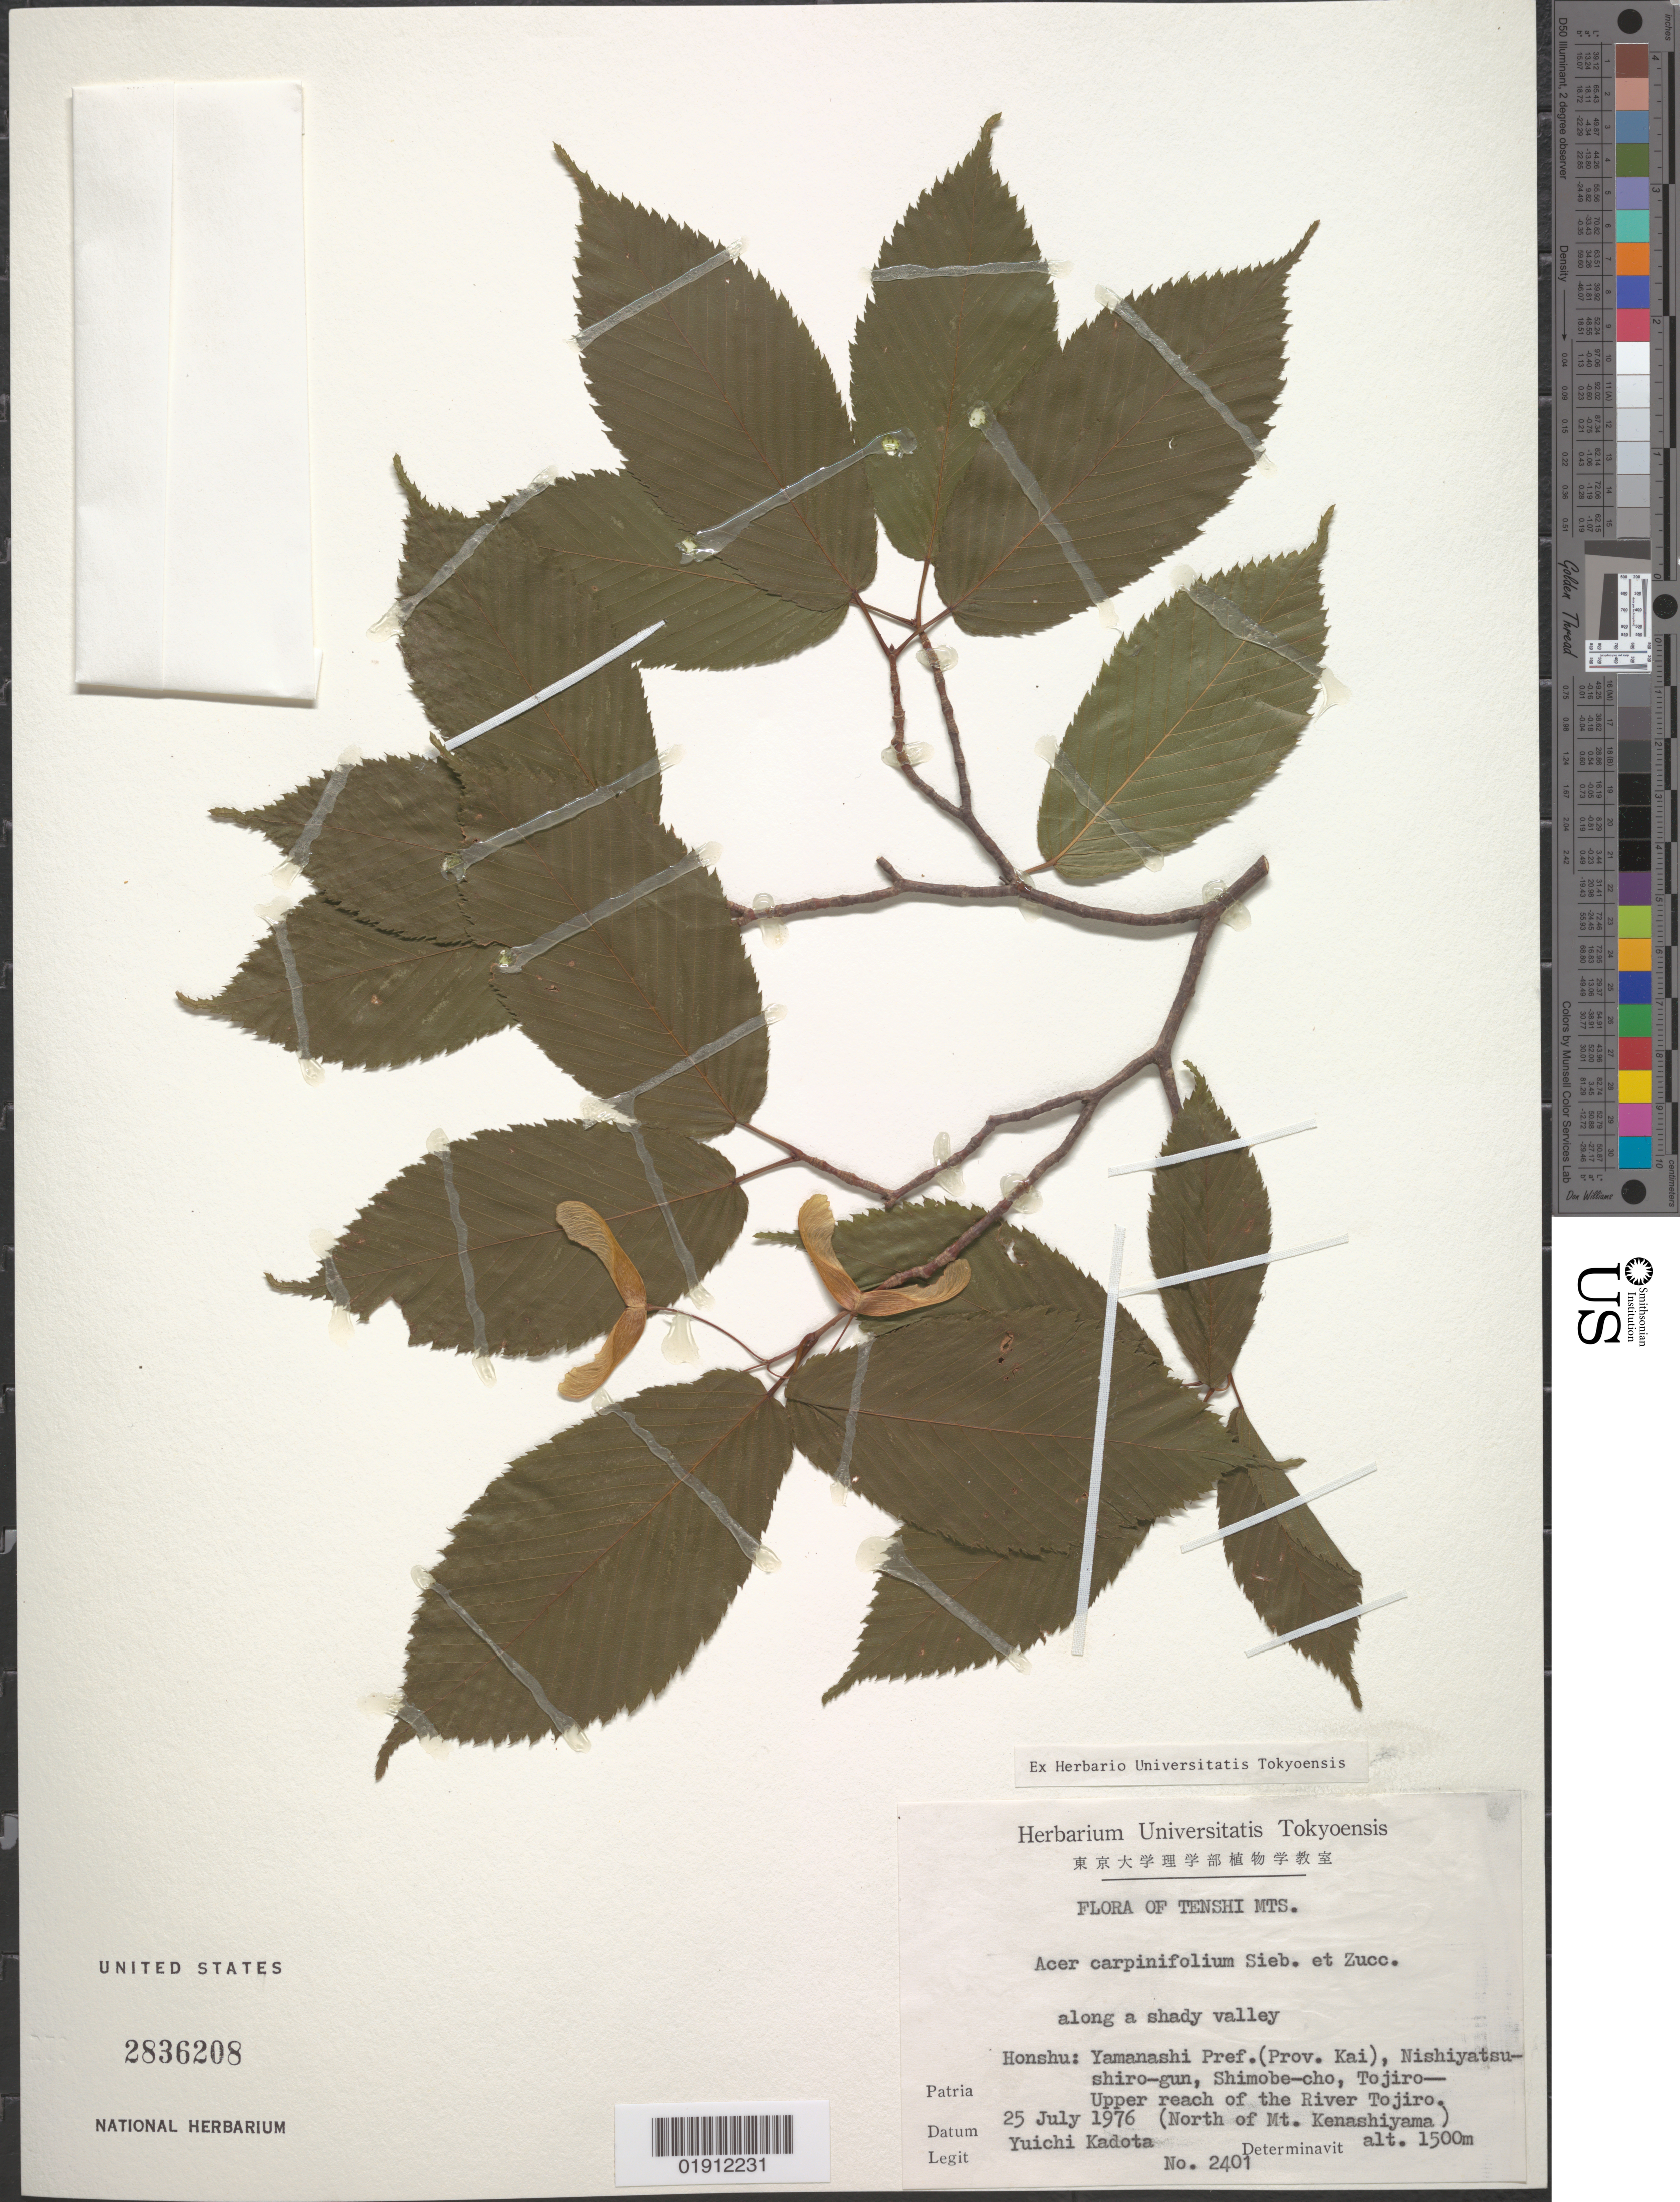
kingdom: Plantae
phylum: Tracheophyta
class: Magnoliopsida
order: Sapindales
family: Sapindaceae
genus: Acer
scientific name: Acer carpinifolium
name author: Siebold & Zucc.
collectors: Y. Kadota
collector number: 2401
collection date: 1976-07-25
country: Japan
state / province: Yamanasi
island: Honshu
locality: Prov. Kai, Nishiyatsu-shiro-gun, Shimobe-cho, ojiro. Upper reach of the river Tojiro (north of Mt. Kenashiyama)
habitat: Along a shady valley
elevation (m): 1500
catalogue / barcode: US 2836208